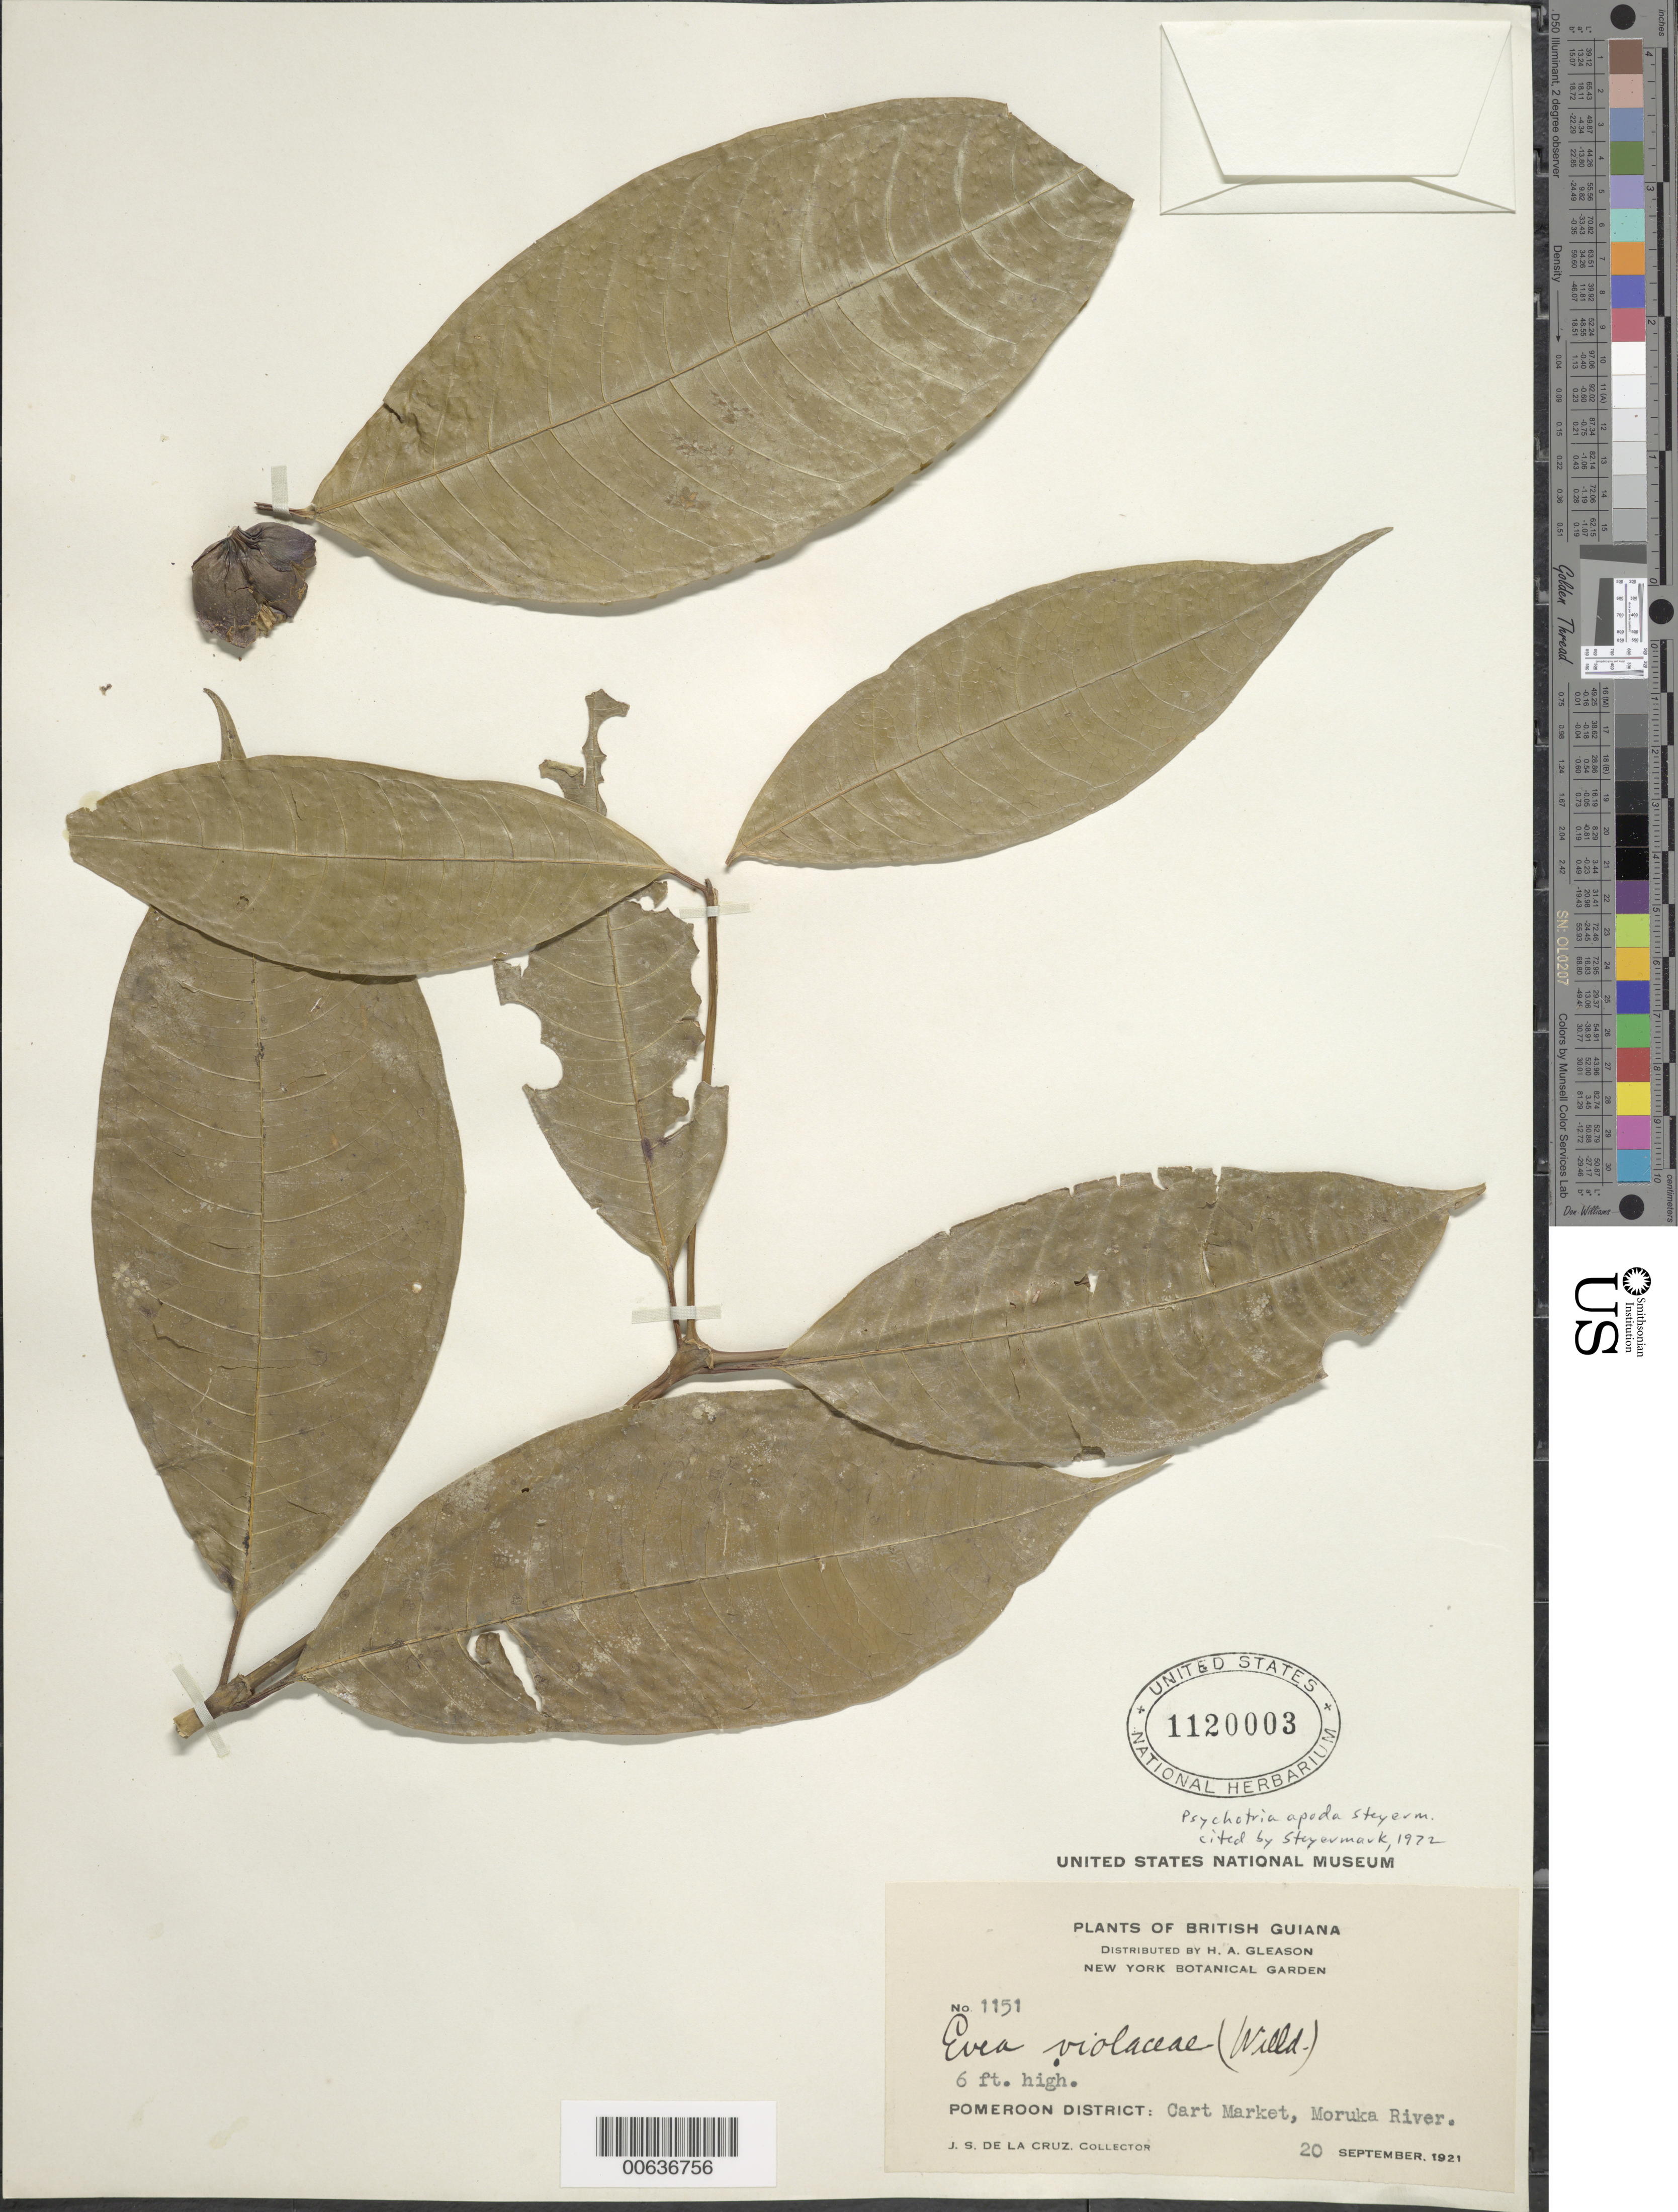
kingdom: Plantae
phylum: Tracheophyta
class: Magnoliopsida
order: Gentianales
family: Rubiaceae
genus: Palicourea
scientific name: Palicourea apoda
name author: (Steyerm.) Delprete & J.H. Kirkbr.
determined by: Kirkbride, J. H., Jr.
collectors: J. S. de la Cruz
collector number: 1151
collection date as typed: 20-Sep-21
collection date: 1921-09-20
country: Guyana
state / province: Barima-Waini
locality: Cart Market, Moruka R., Pomeroon Dist.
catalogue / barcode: US 1120003